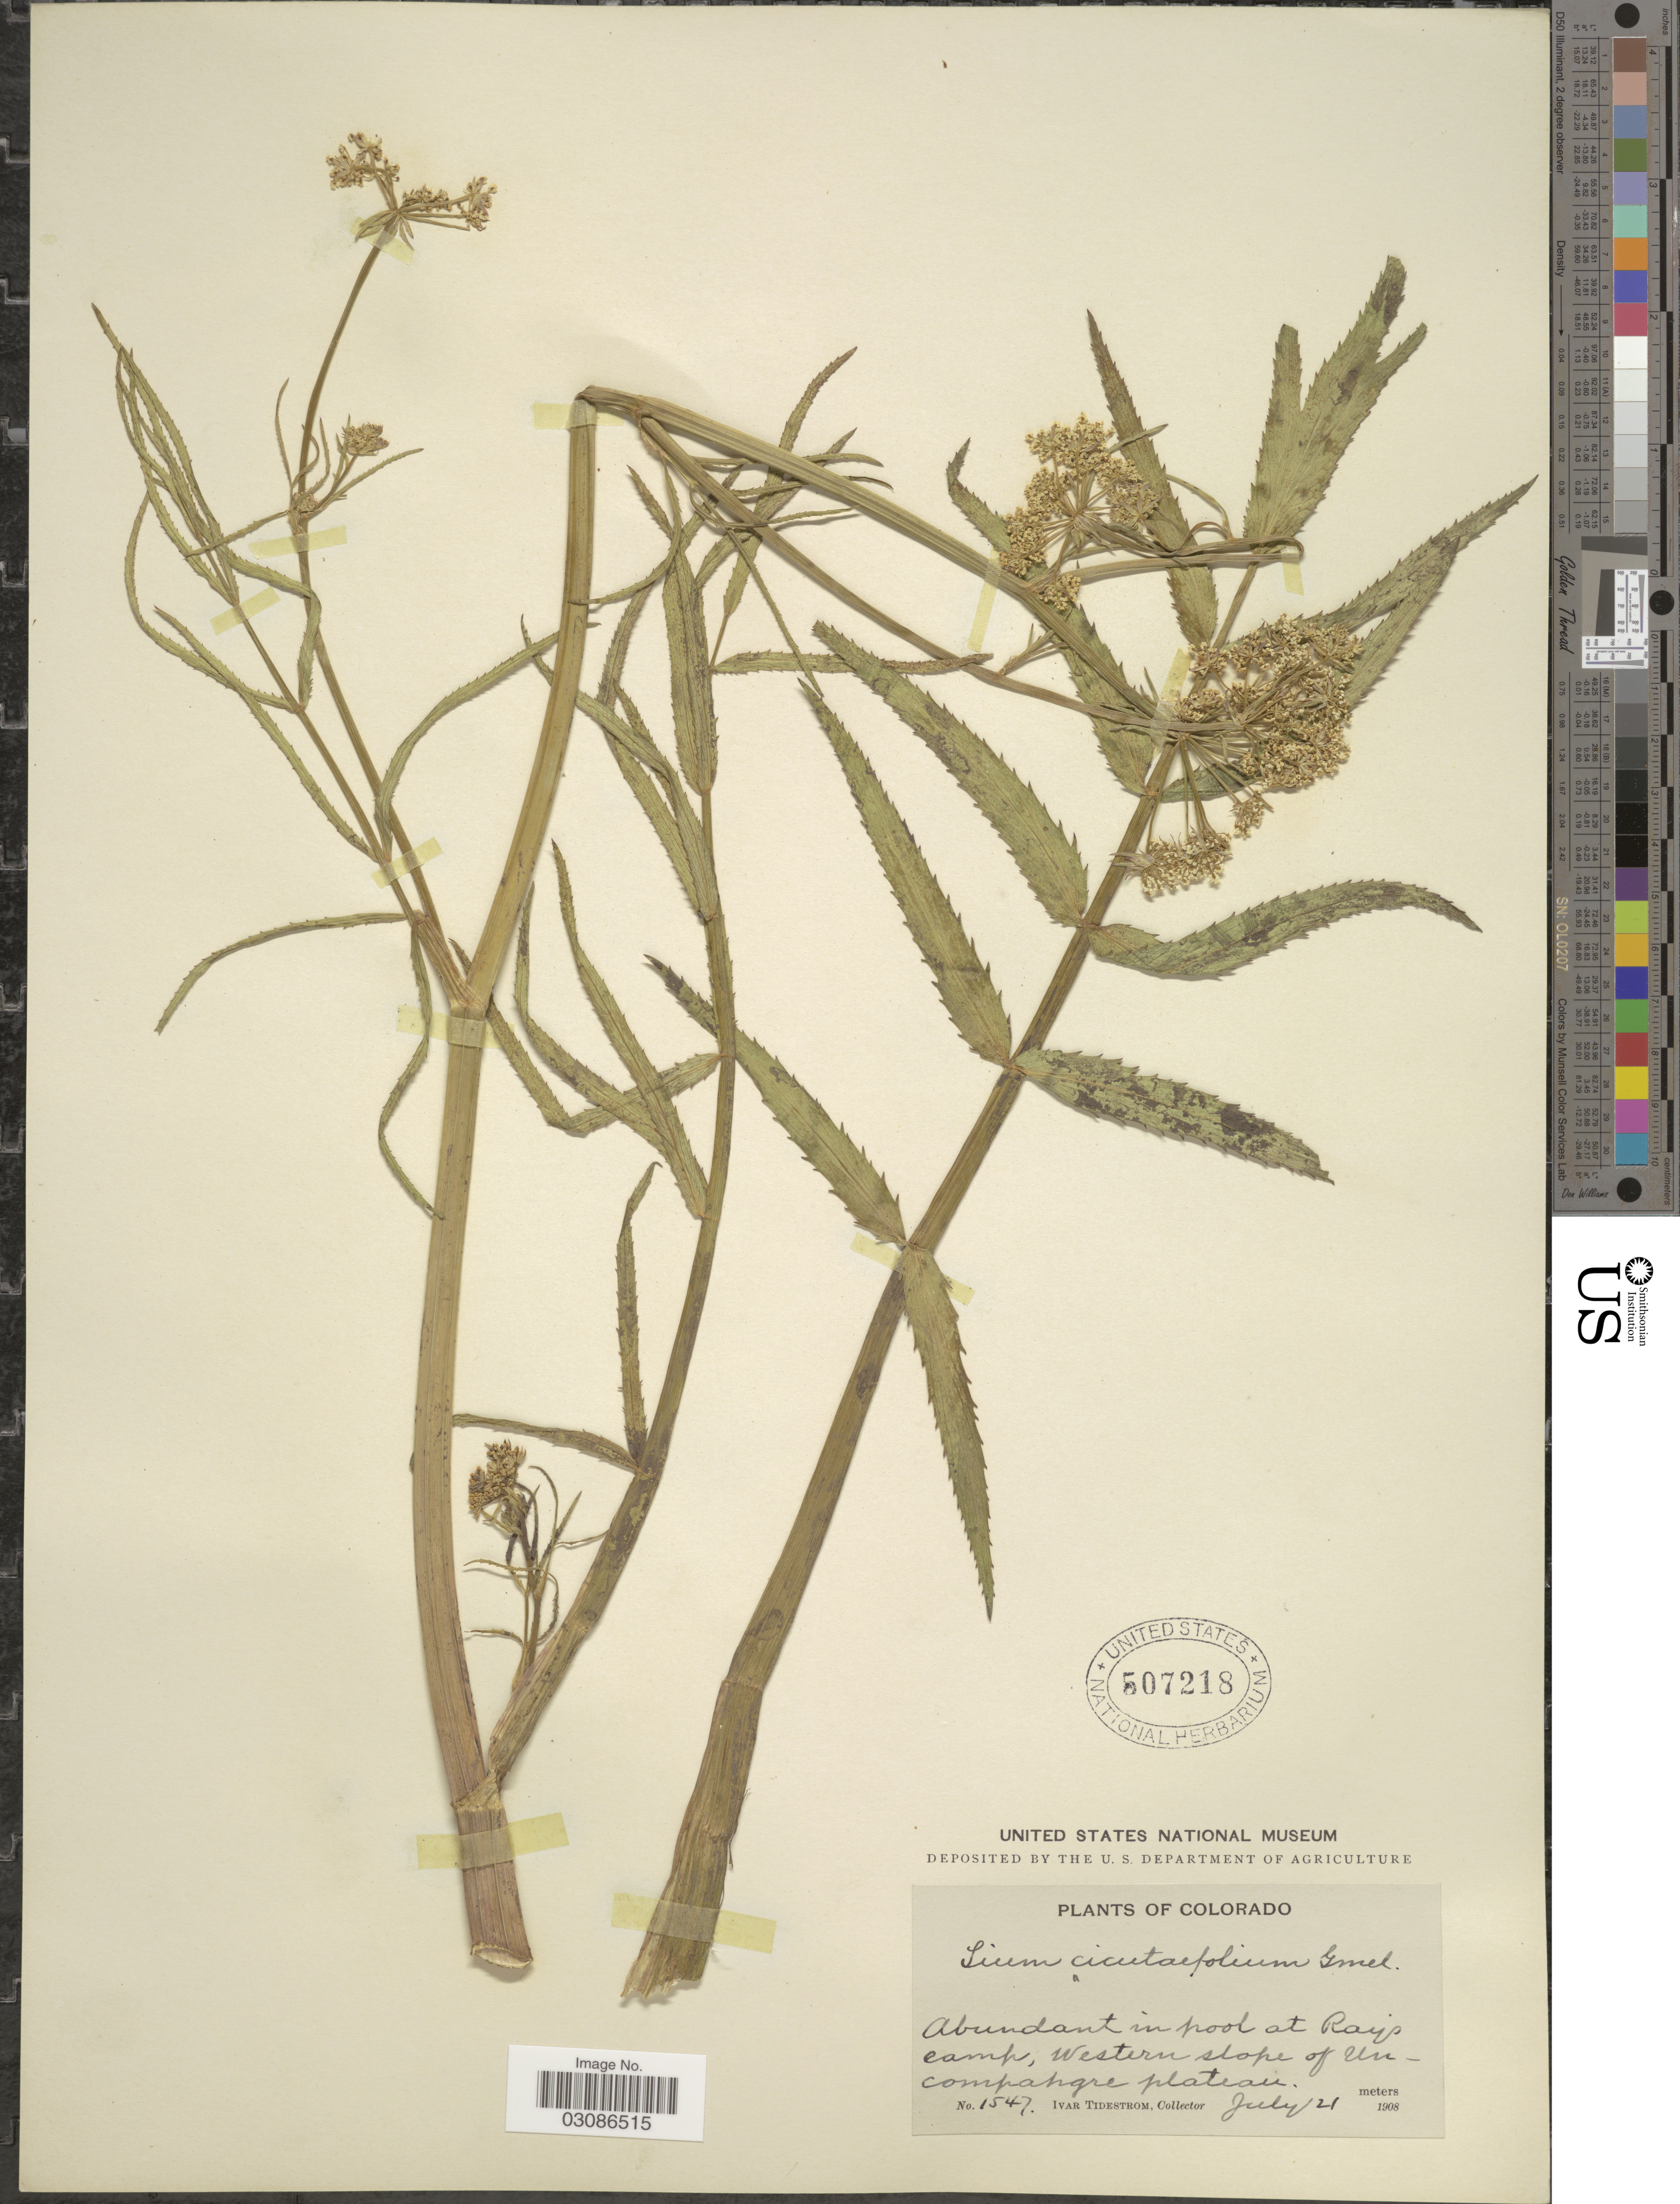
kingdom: Plantae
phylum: Tracheophyta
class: Magnoliopsida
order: Apiales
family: Apiaceae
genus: Sium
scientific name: Sium suave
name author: Walter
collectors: I. F. Tidestrom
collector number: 1547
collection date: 1908-07-04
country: United States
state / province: Colorado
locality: Abundant in pool at Rays Camp, Western slopes of Uncompahgre plateau.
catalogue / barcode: US 507218